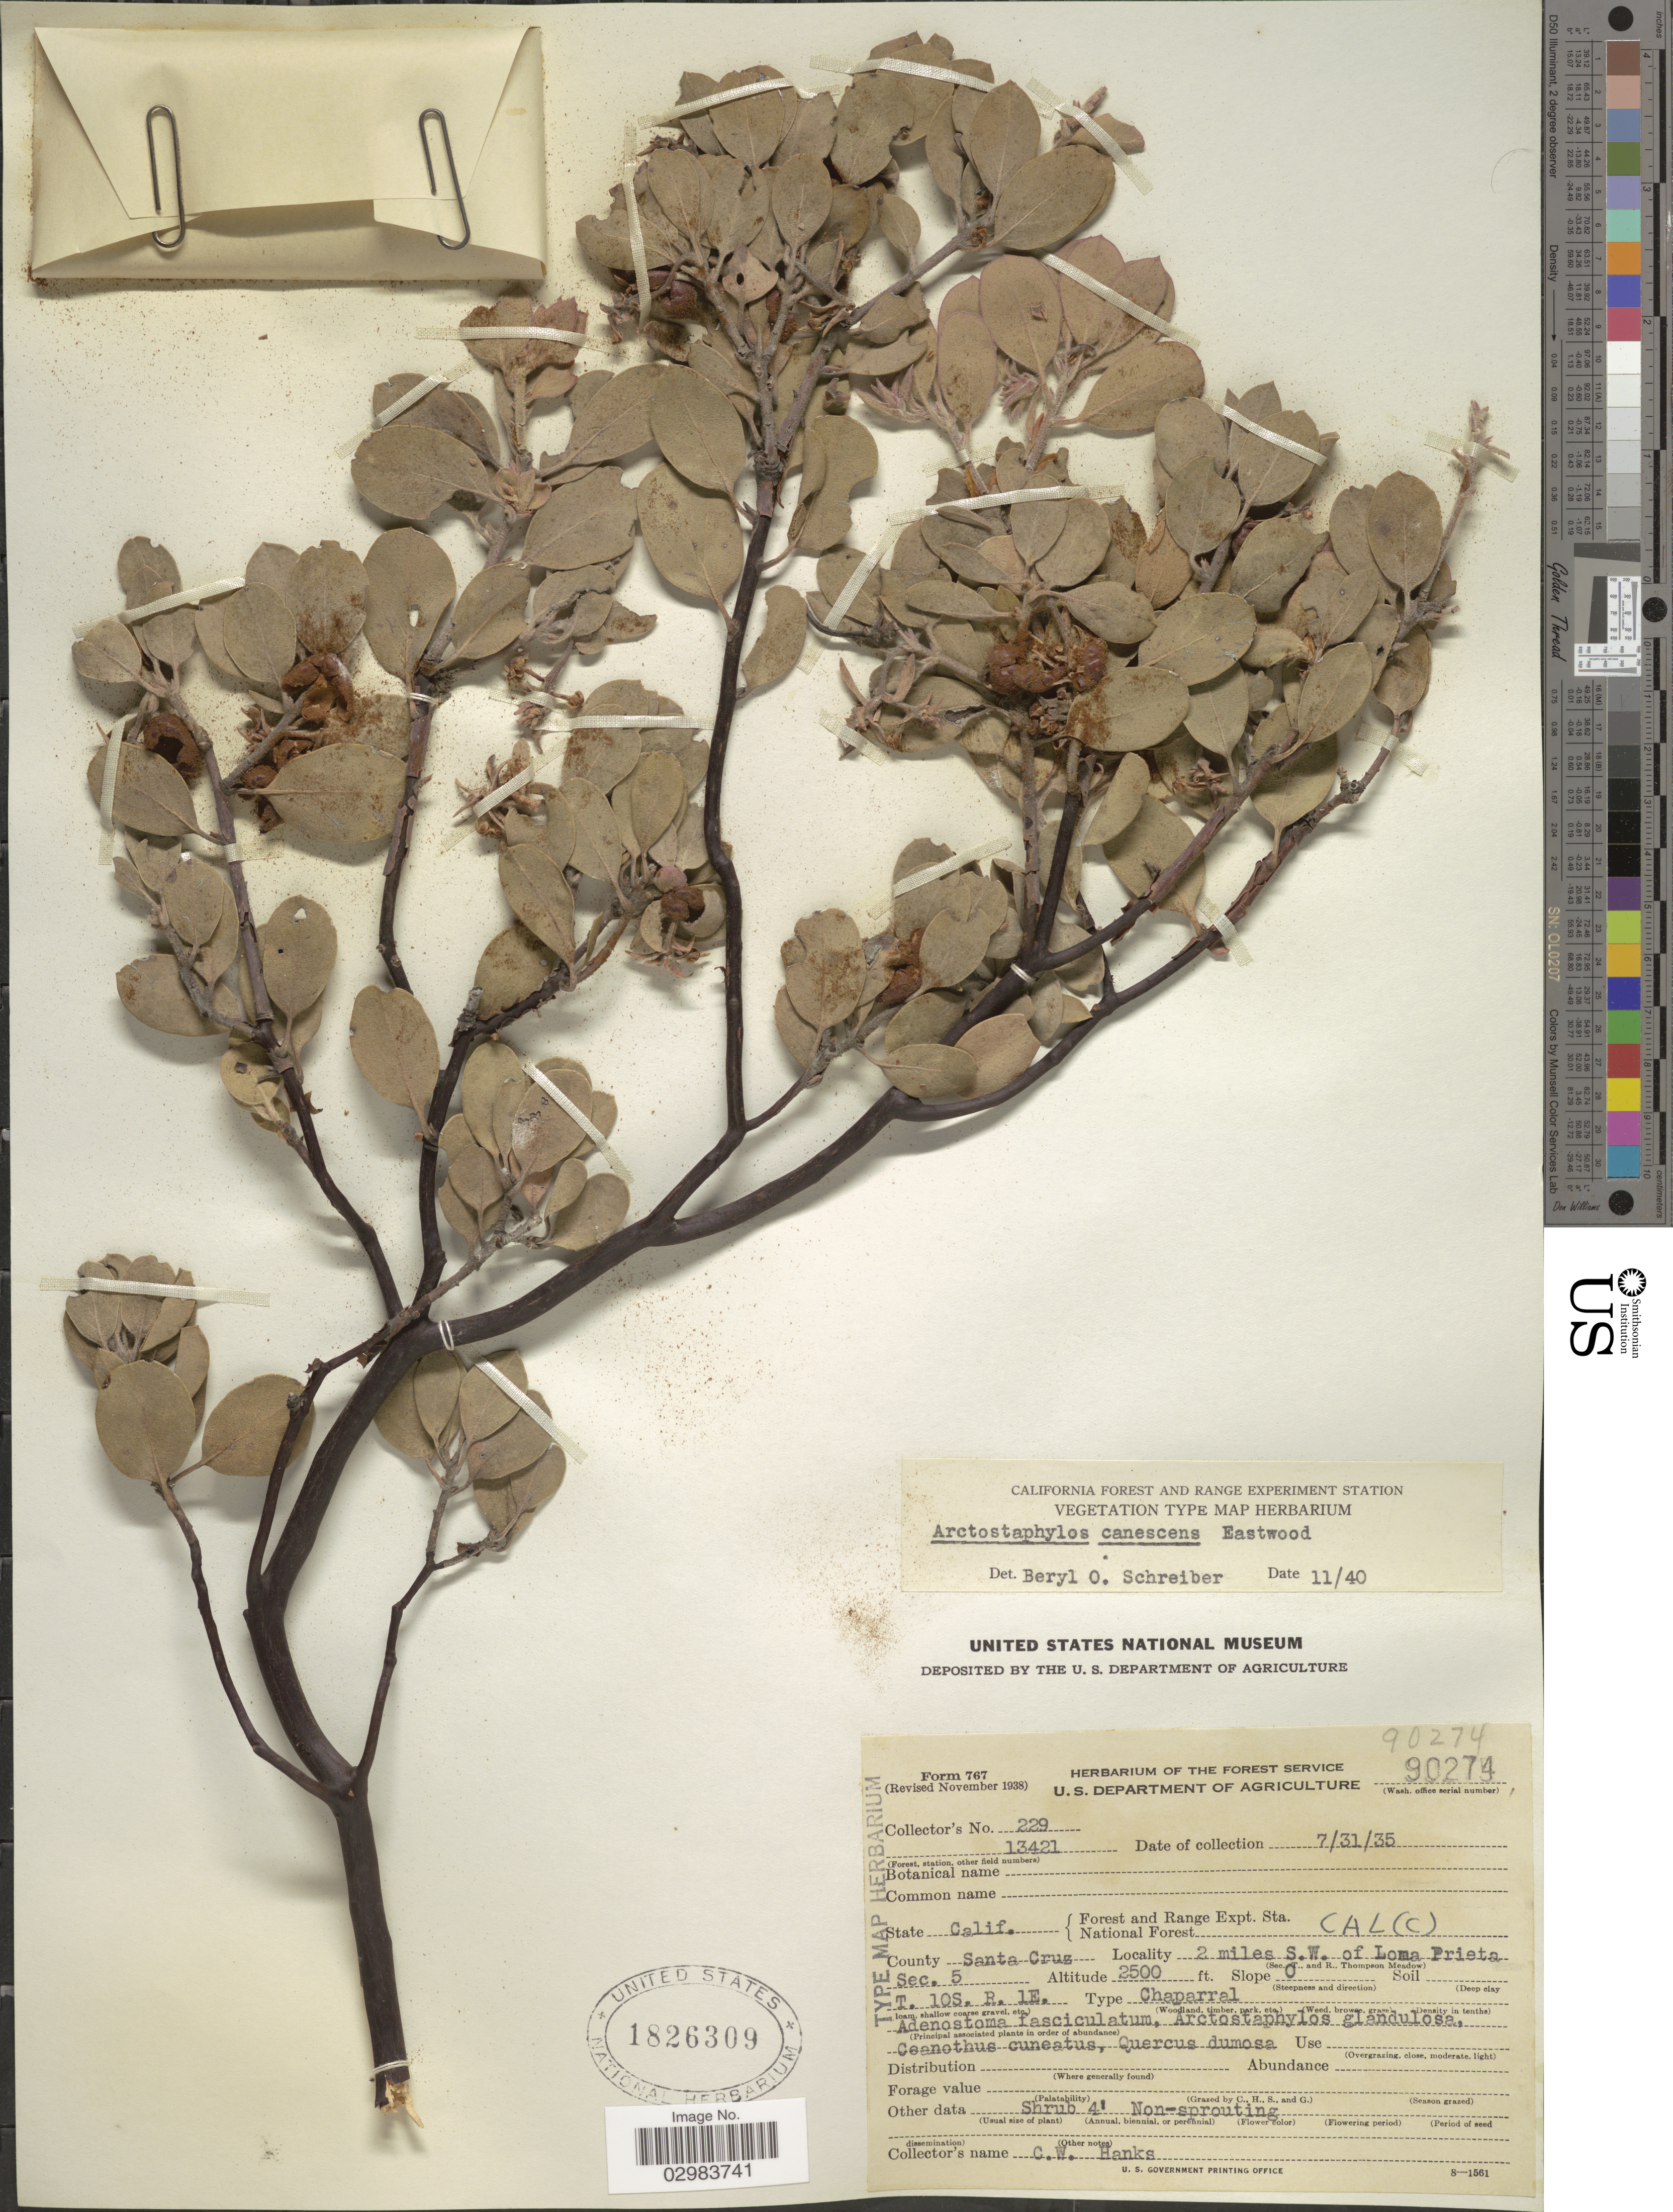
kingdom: Plantae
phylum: Tracheophyta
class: Magnoliopsida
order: Ericales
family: Ericaceae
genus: Arctostaphylos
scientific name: Arctostaphylos canescens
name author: Eastw.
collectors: C. Hanks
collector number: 229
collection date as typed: Transcribed d/m/y: 31/7/35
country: United States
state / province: California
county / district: Santa Cruz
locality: County Santa Cruz. Forest and Range Expt. Sta National Forest Cal (c). 2 miles S.W. of Loma Prieta . Sec. 5 T. 10S. R. 1E.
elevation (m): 762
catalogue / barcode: US 1826309